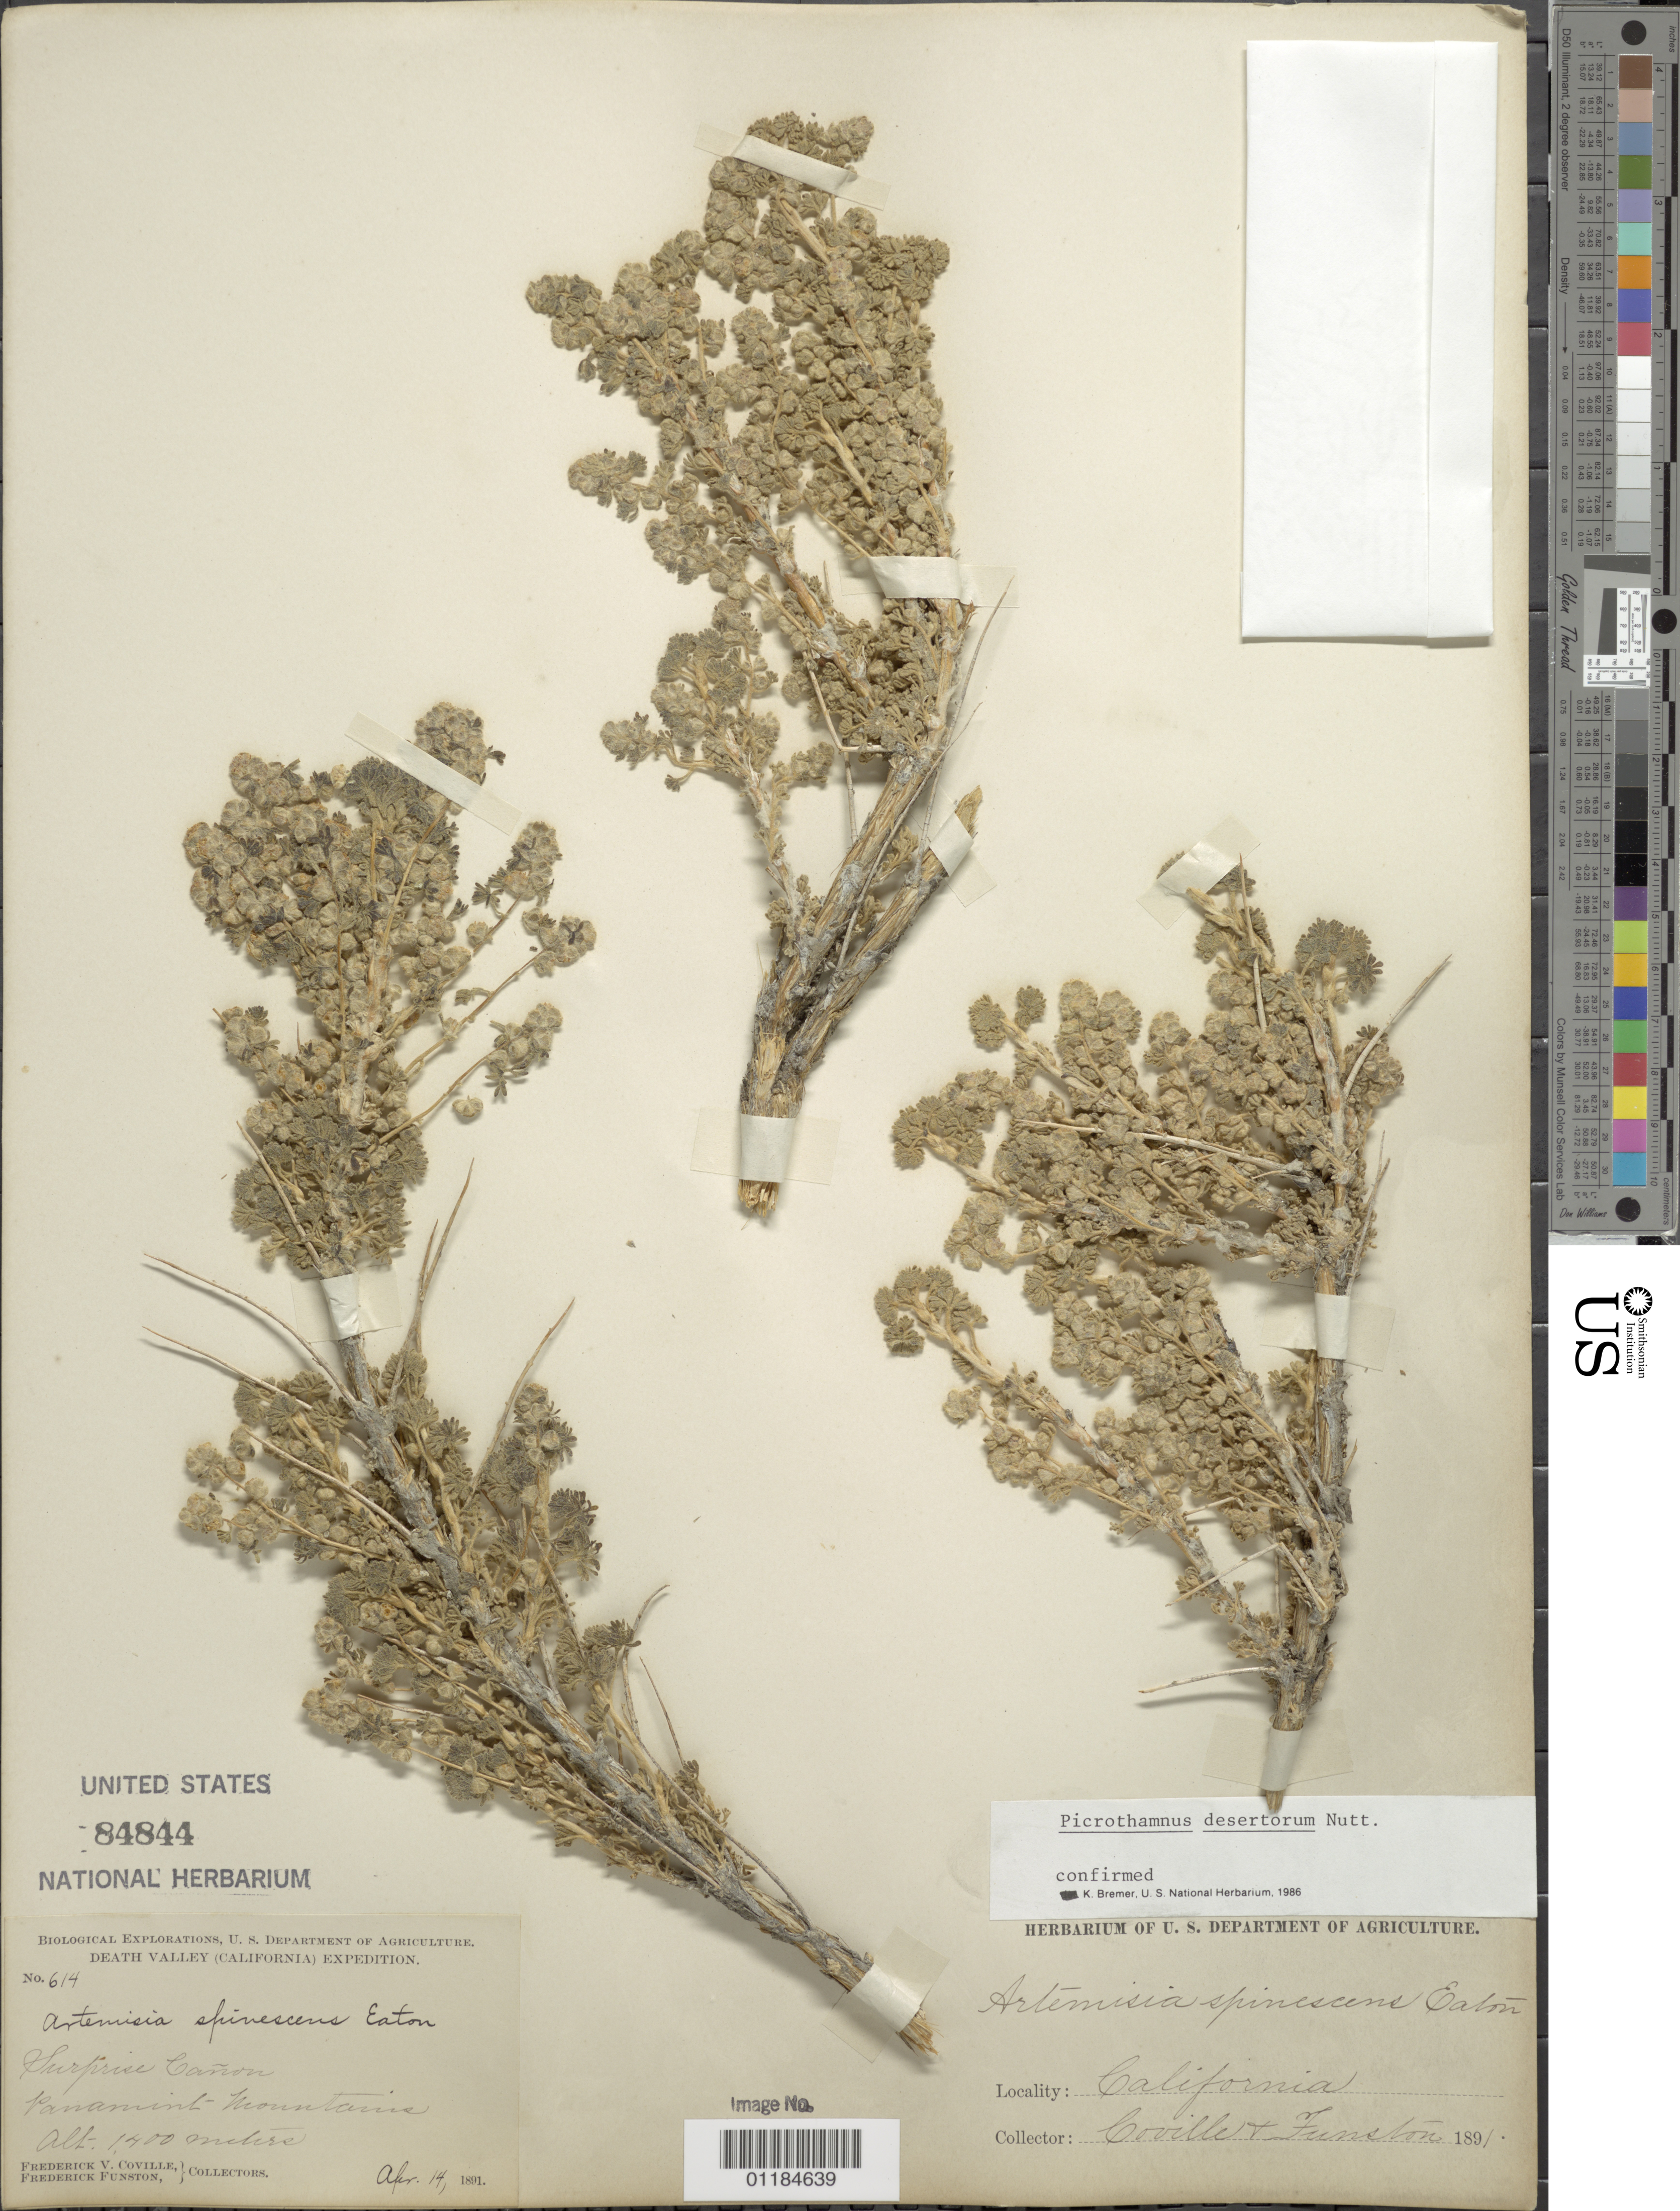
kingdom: Plantae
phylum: Tracheophyta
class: Magnoliopsida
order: Asterales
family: Asteraceae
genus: Picrothamnus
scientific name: Picrothamnus desertorum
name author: Nutt.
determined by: Bremer, K.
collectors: F. V. Coville & F. Funston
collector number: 614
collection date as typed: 14 Apr 1891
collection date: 1891-04-14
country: United States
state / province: California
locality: Surprise Canyon, Panamint Mts.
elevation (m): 1400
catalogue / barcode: US 84844